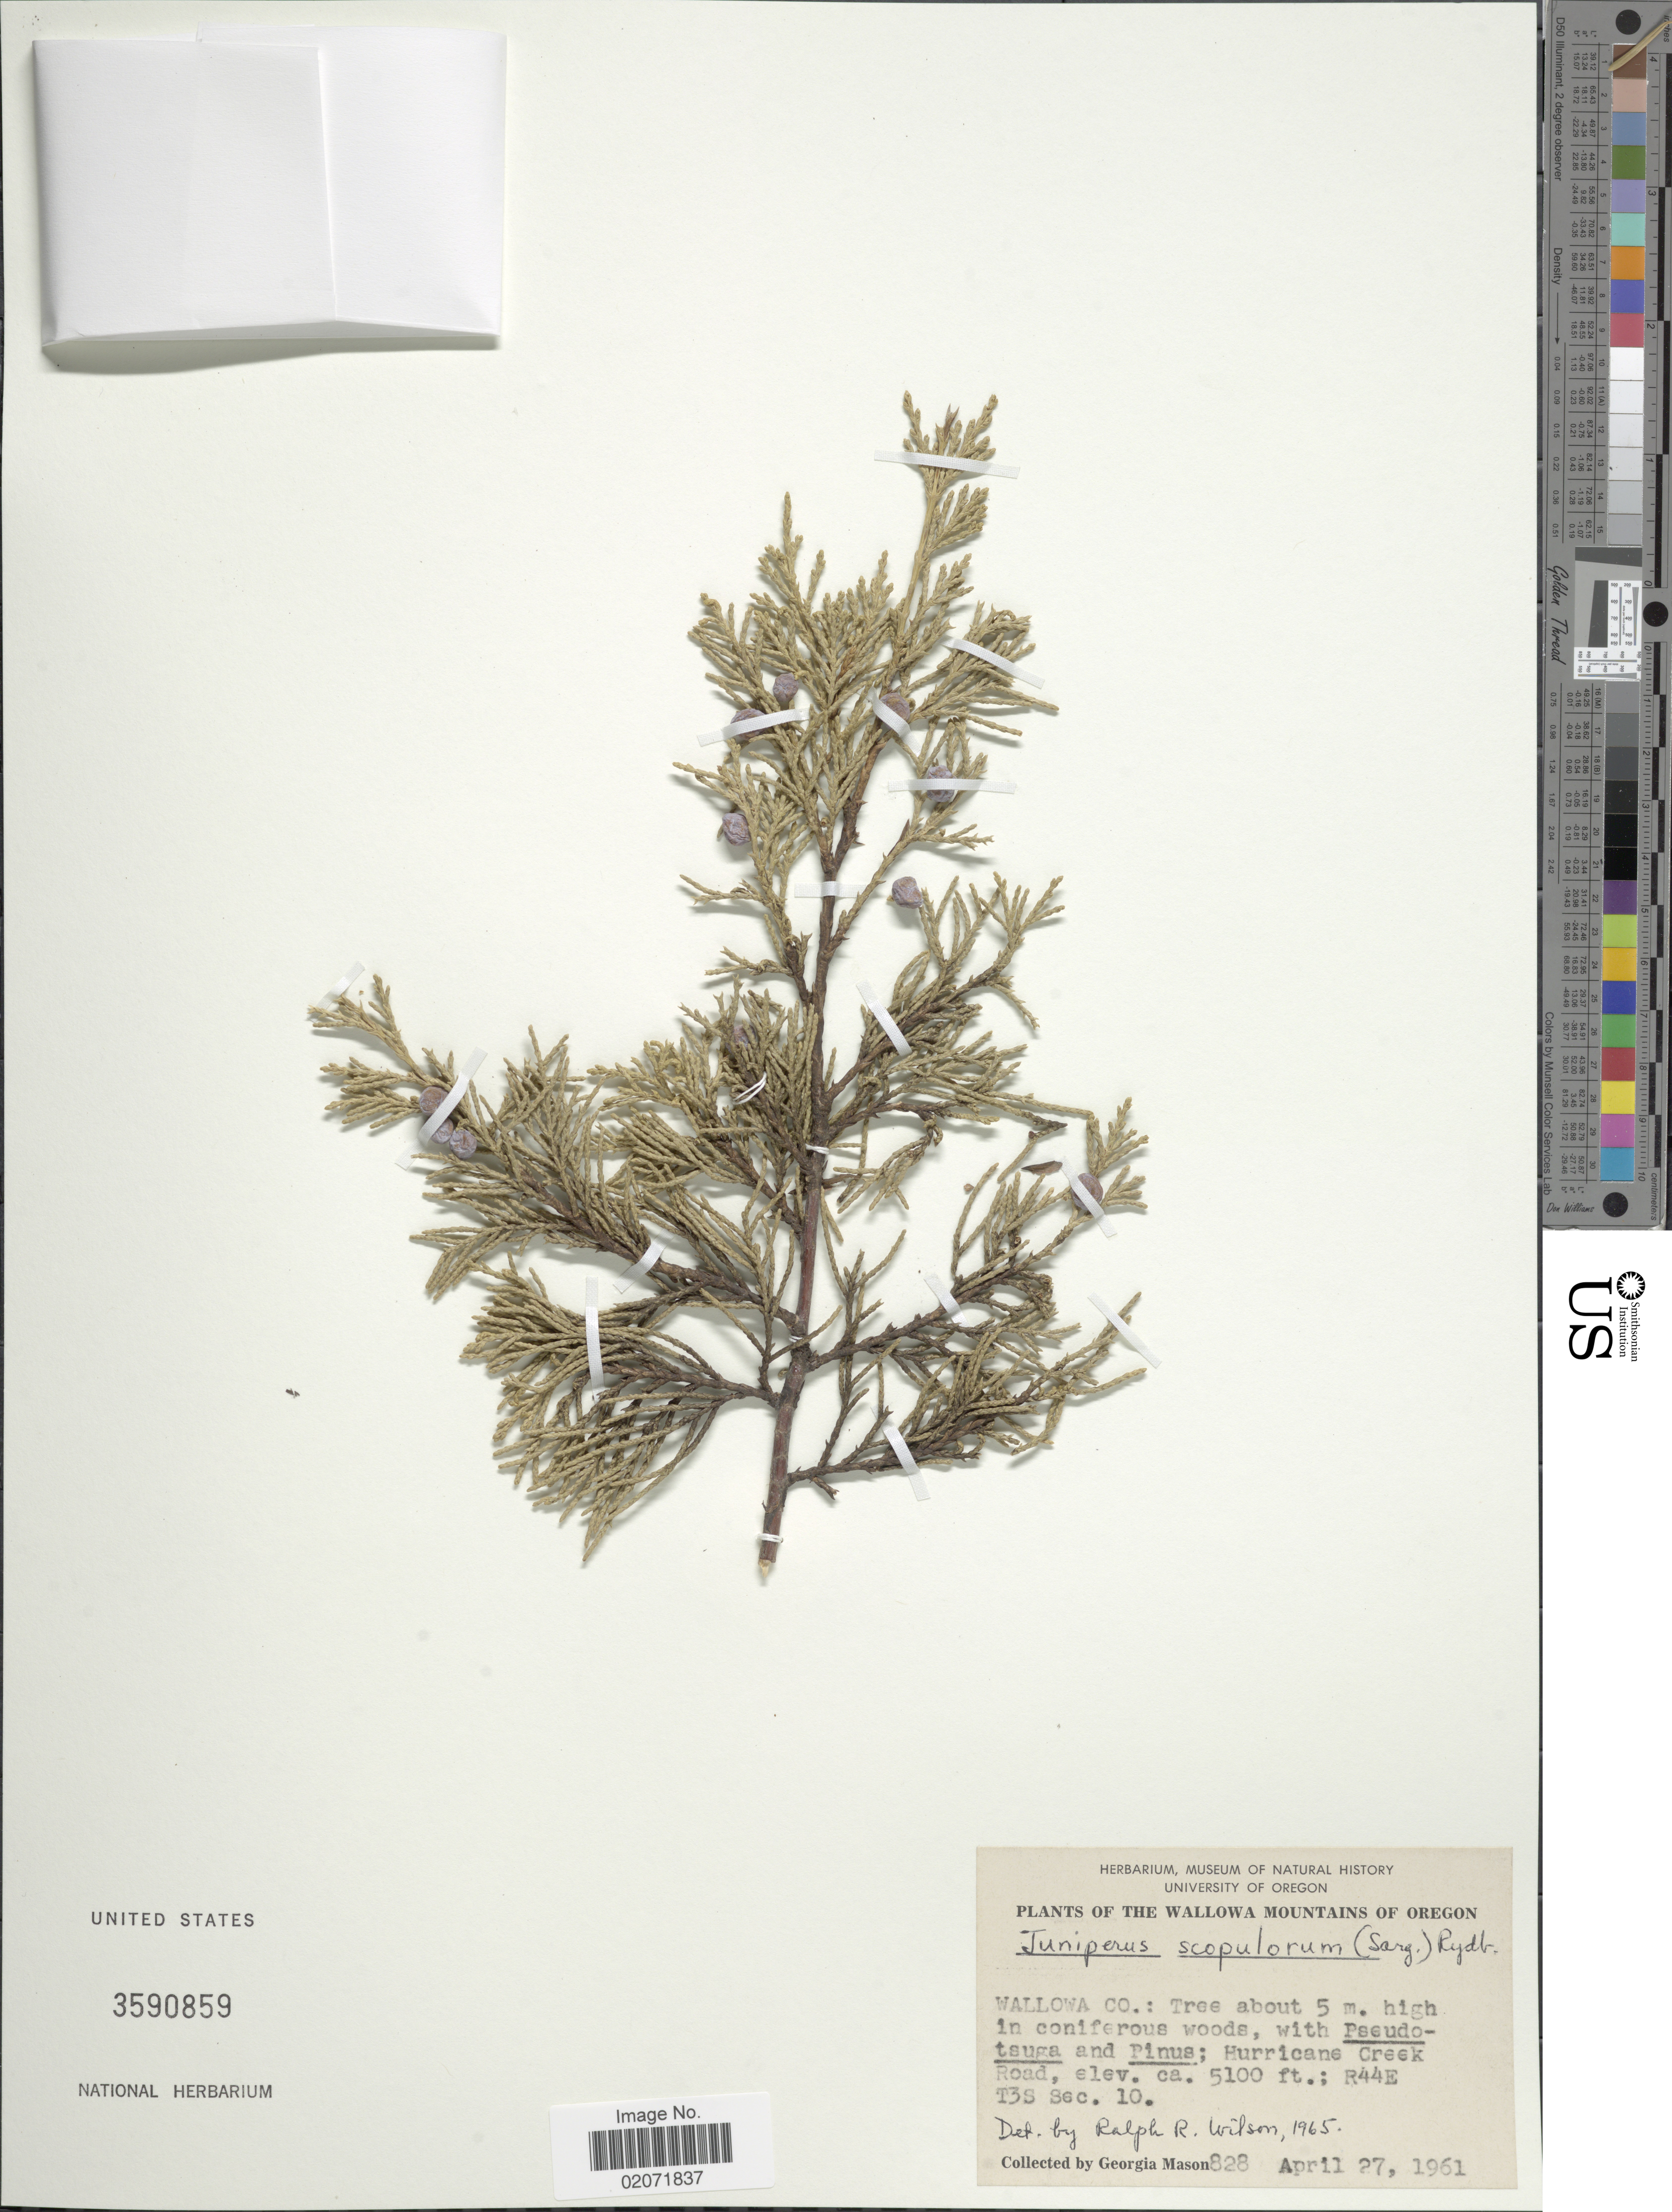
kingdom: Plantae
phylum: Tracheophyta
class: Pinopsida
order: Pinales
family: Cupressaceae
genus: Juniperus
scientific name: Juniperus scopulorum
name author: Sarg.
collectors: G. Mason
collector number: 828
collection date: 1961-04-27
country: United States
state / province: Oregon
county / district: Wallowa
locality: The Wallowa Mountains of Oregon, Wallowa Co; Hurricane Creek Road; R44E T3S sec 10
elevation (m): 1554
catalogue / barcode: US 3590859